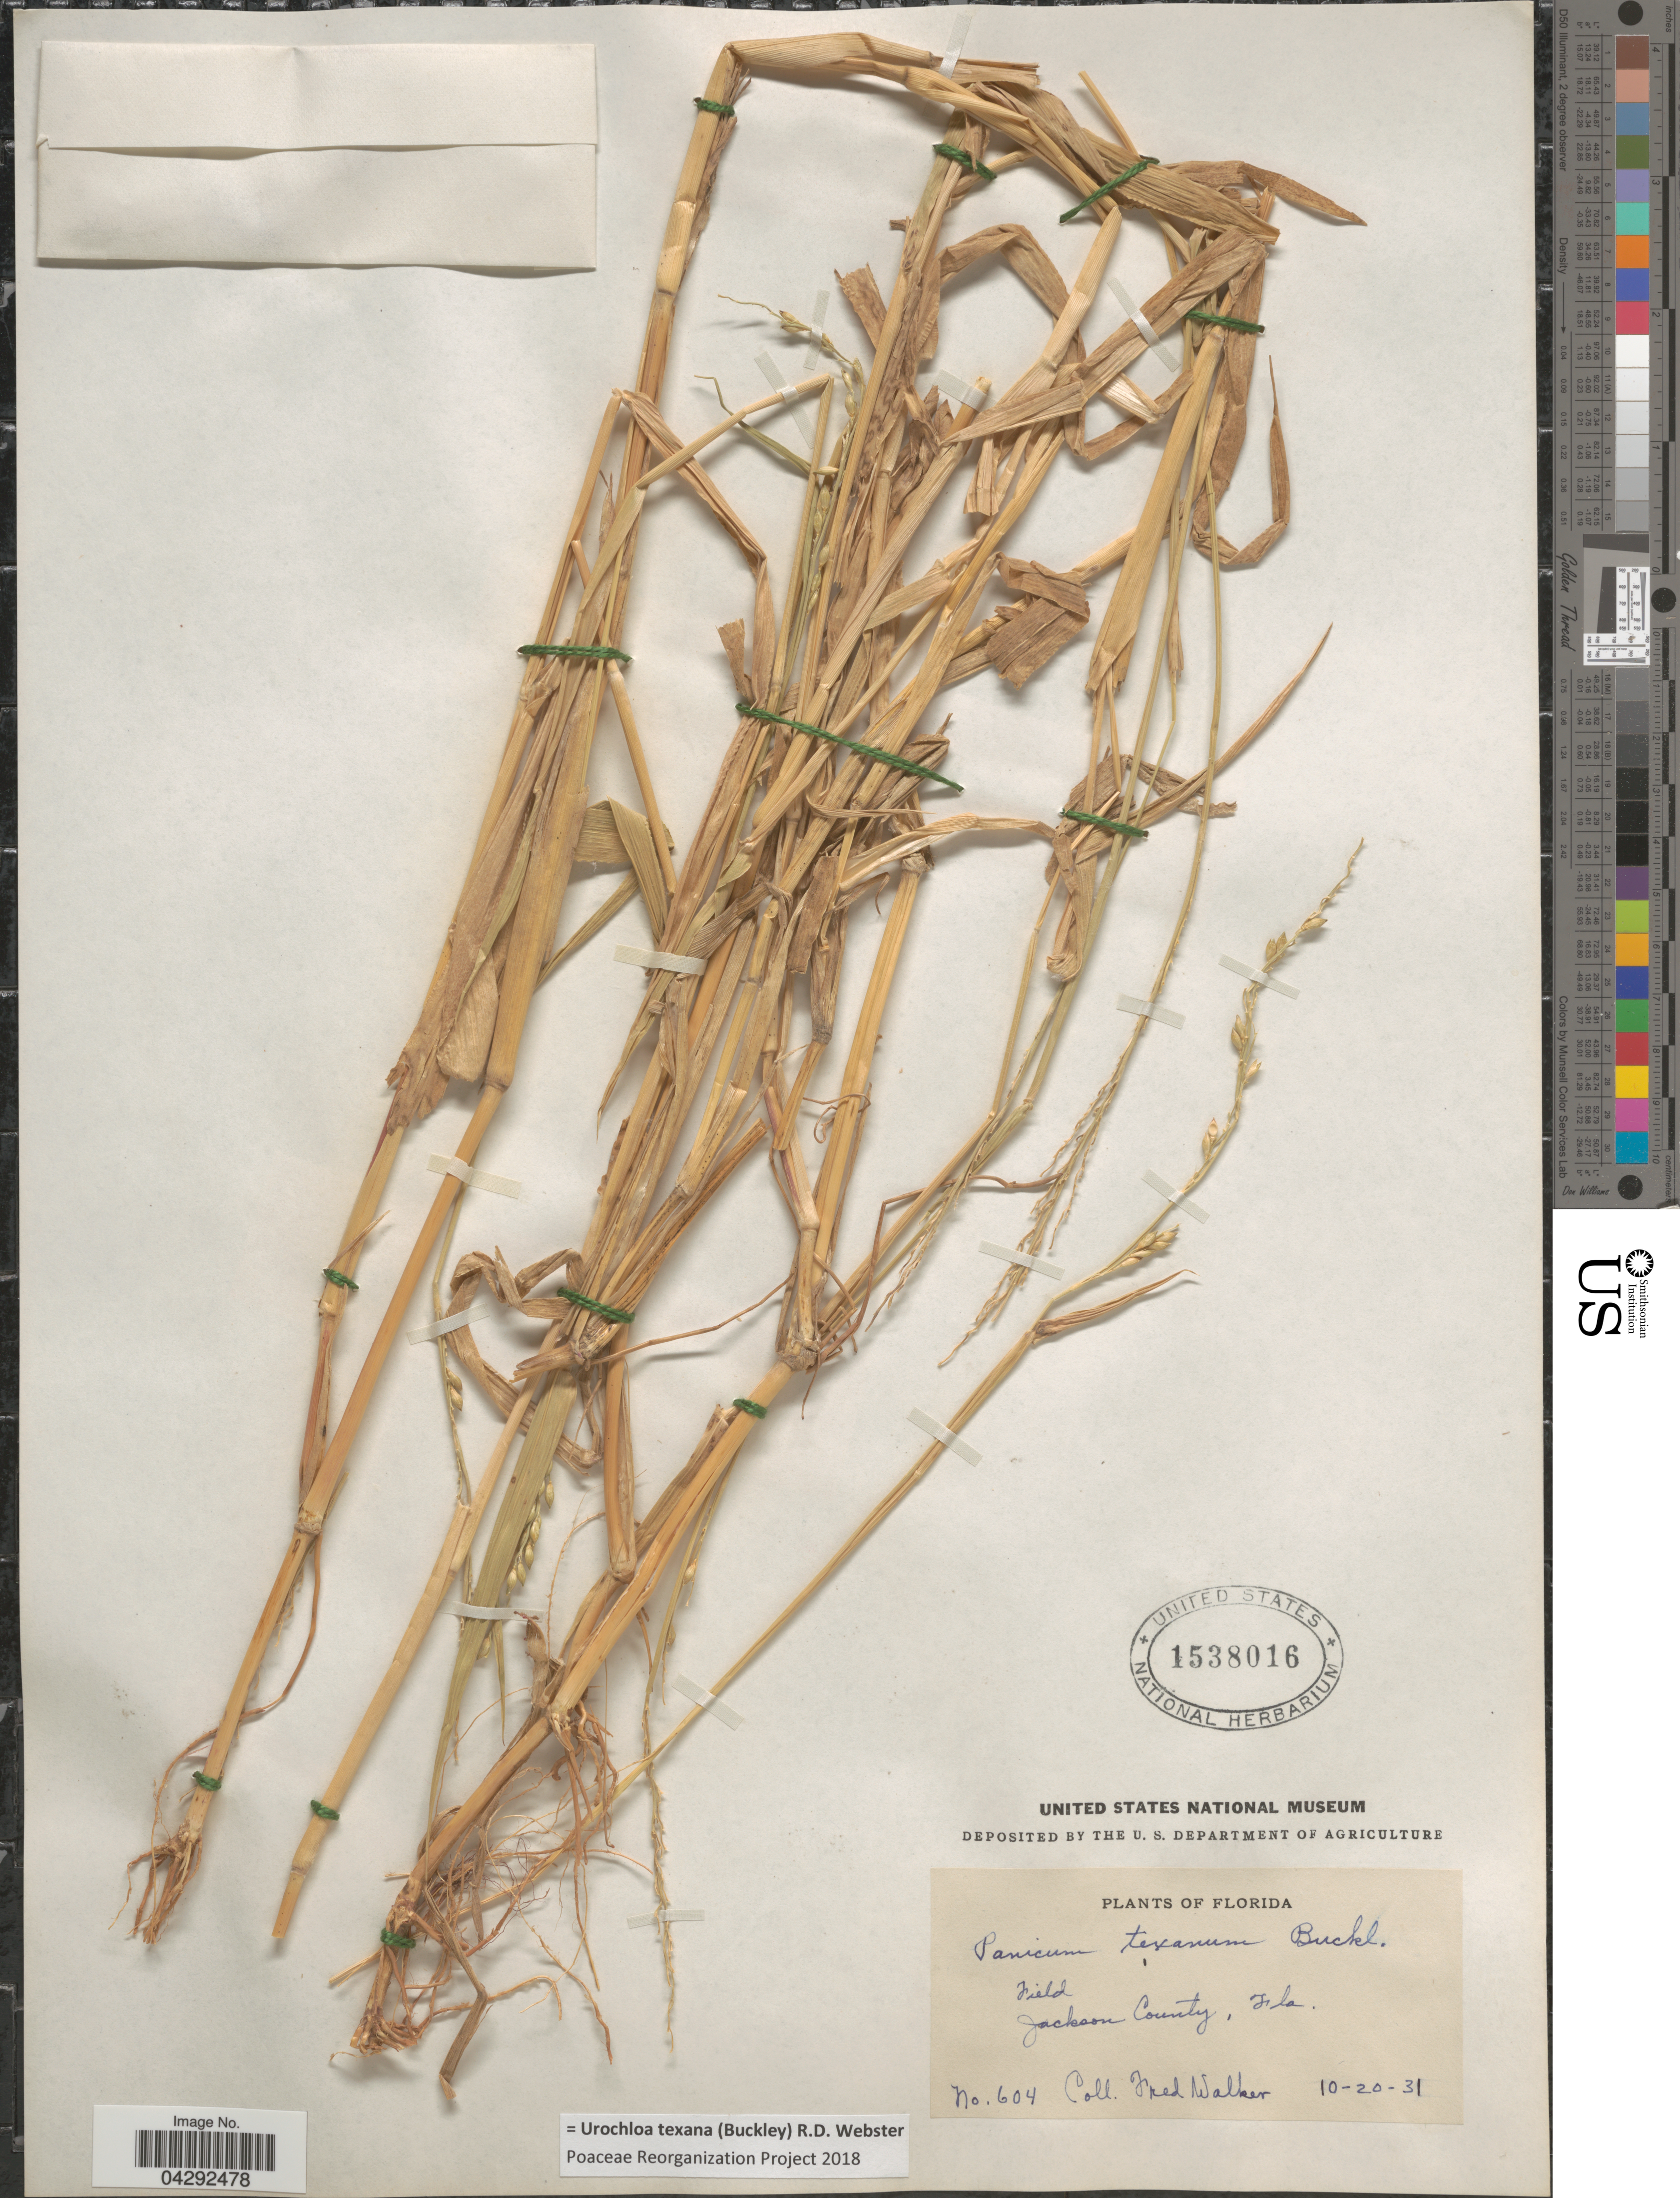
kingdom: Plantae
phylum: Tracheophyta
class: Liliopsida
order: Poales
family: Poaceae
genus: Urochloa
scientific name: Urochloa texana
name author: (Buckley) R.D. Webster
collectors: F. Walker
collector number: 604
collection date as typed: Transcribed d/m/y: 20/10/31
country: United States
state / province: Florida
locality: Field. Jackson County.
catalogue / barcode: US 1538016